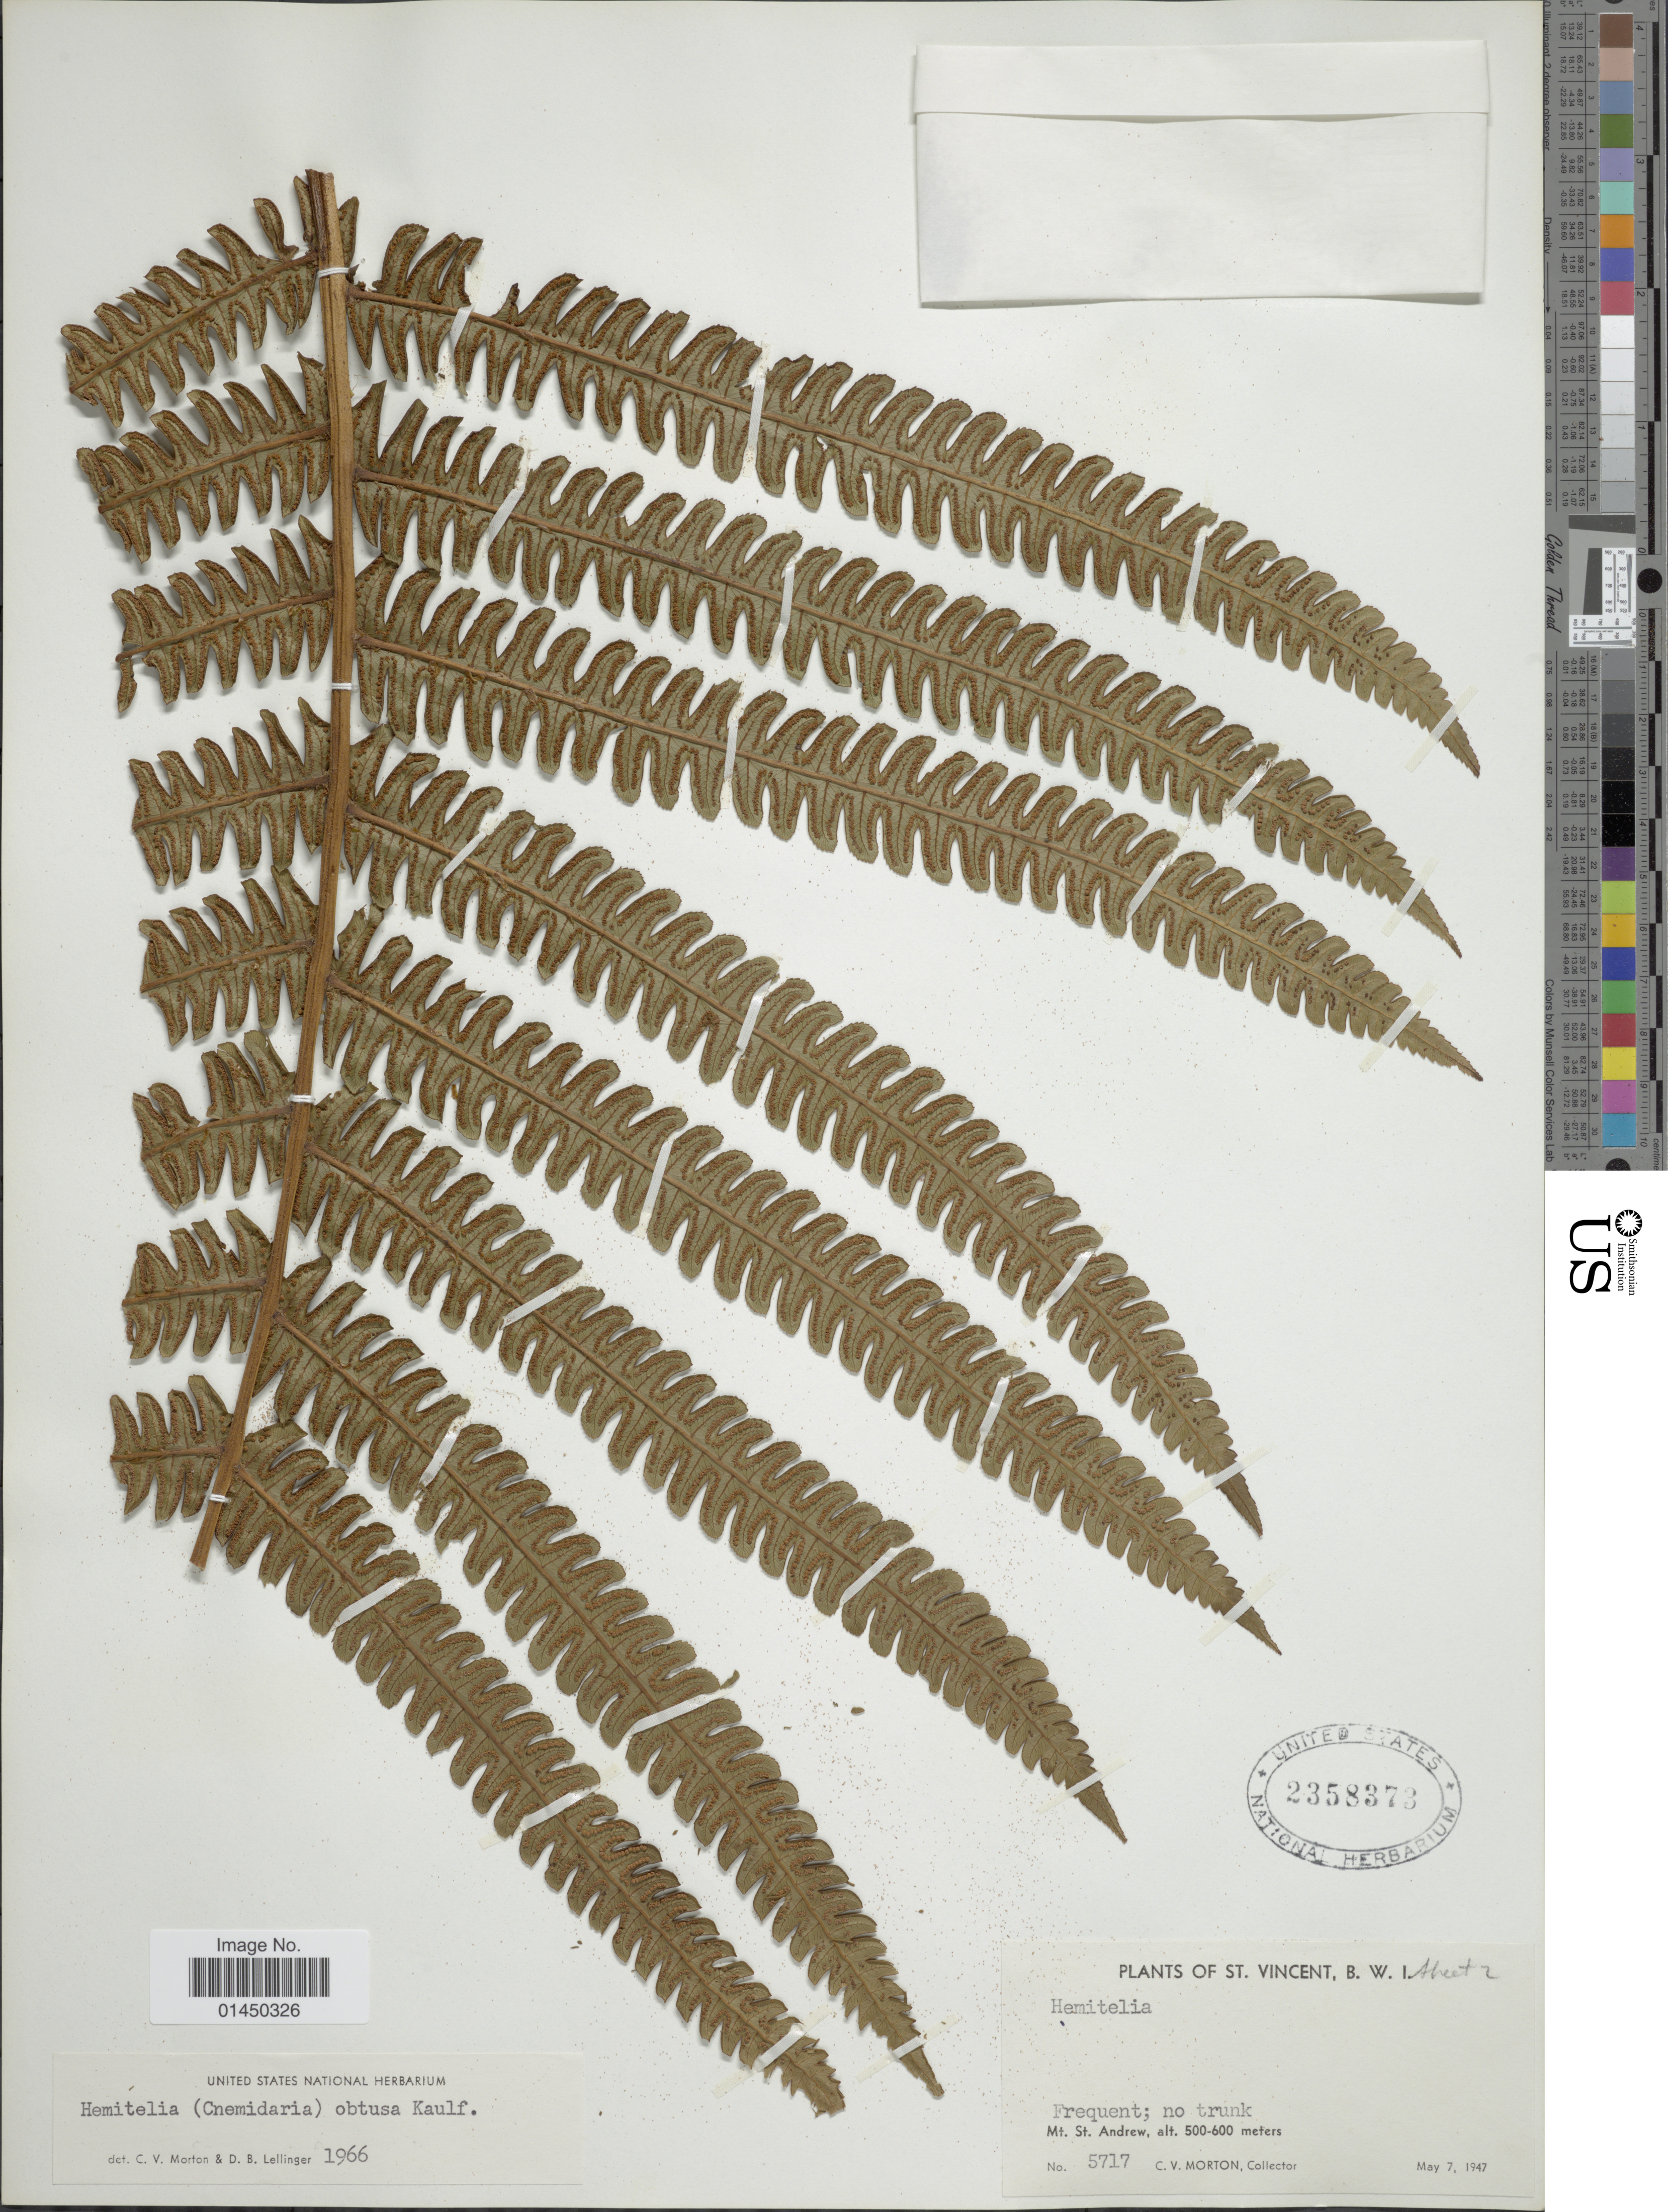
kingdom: Plantae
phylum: Tracheophyta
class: Polypodiopsida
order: Cyatheales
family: Cyatheaceae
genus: Cyathea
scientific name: Cyathea grandifolia var. obtusa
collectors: C. V. Morton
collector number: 5717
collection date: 1947-05-07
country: St. Vincent - Grenadines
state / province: Saint Andrew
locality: St. Vincent, Mt. St. Andrew.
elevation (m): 500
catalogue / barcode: US 2358373